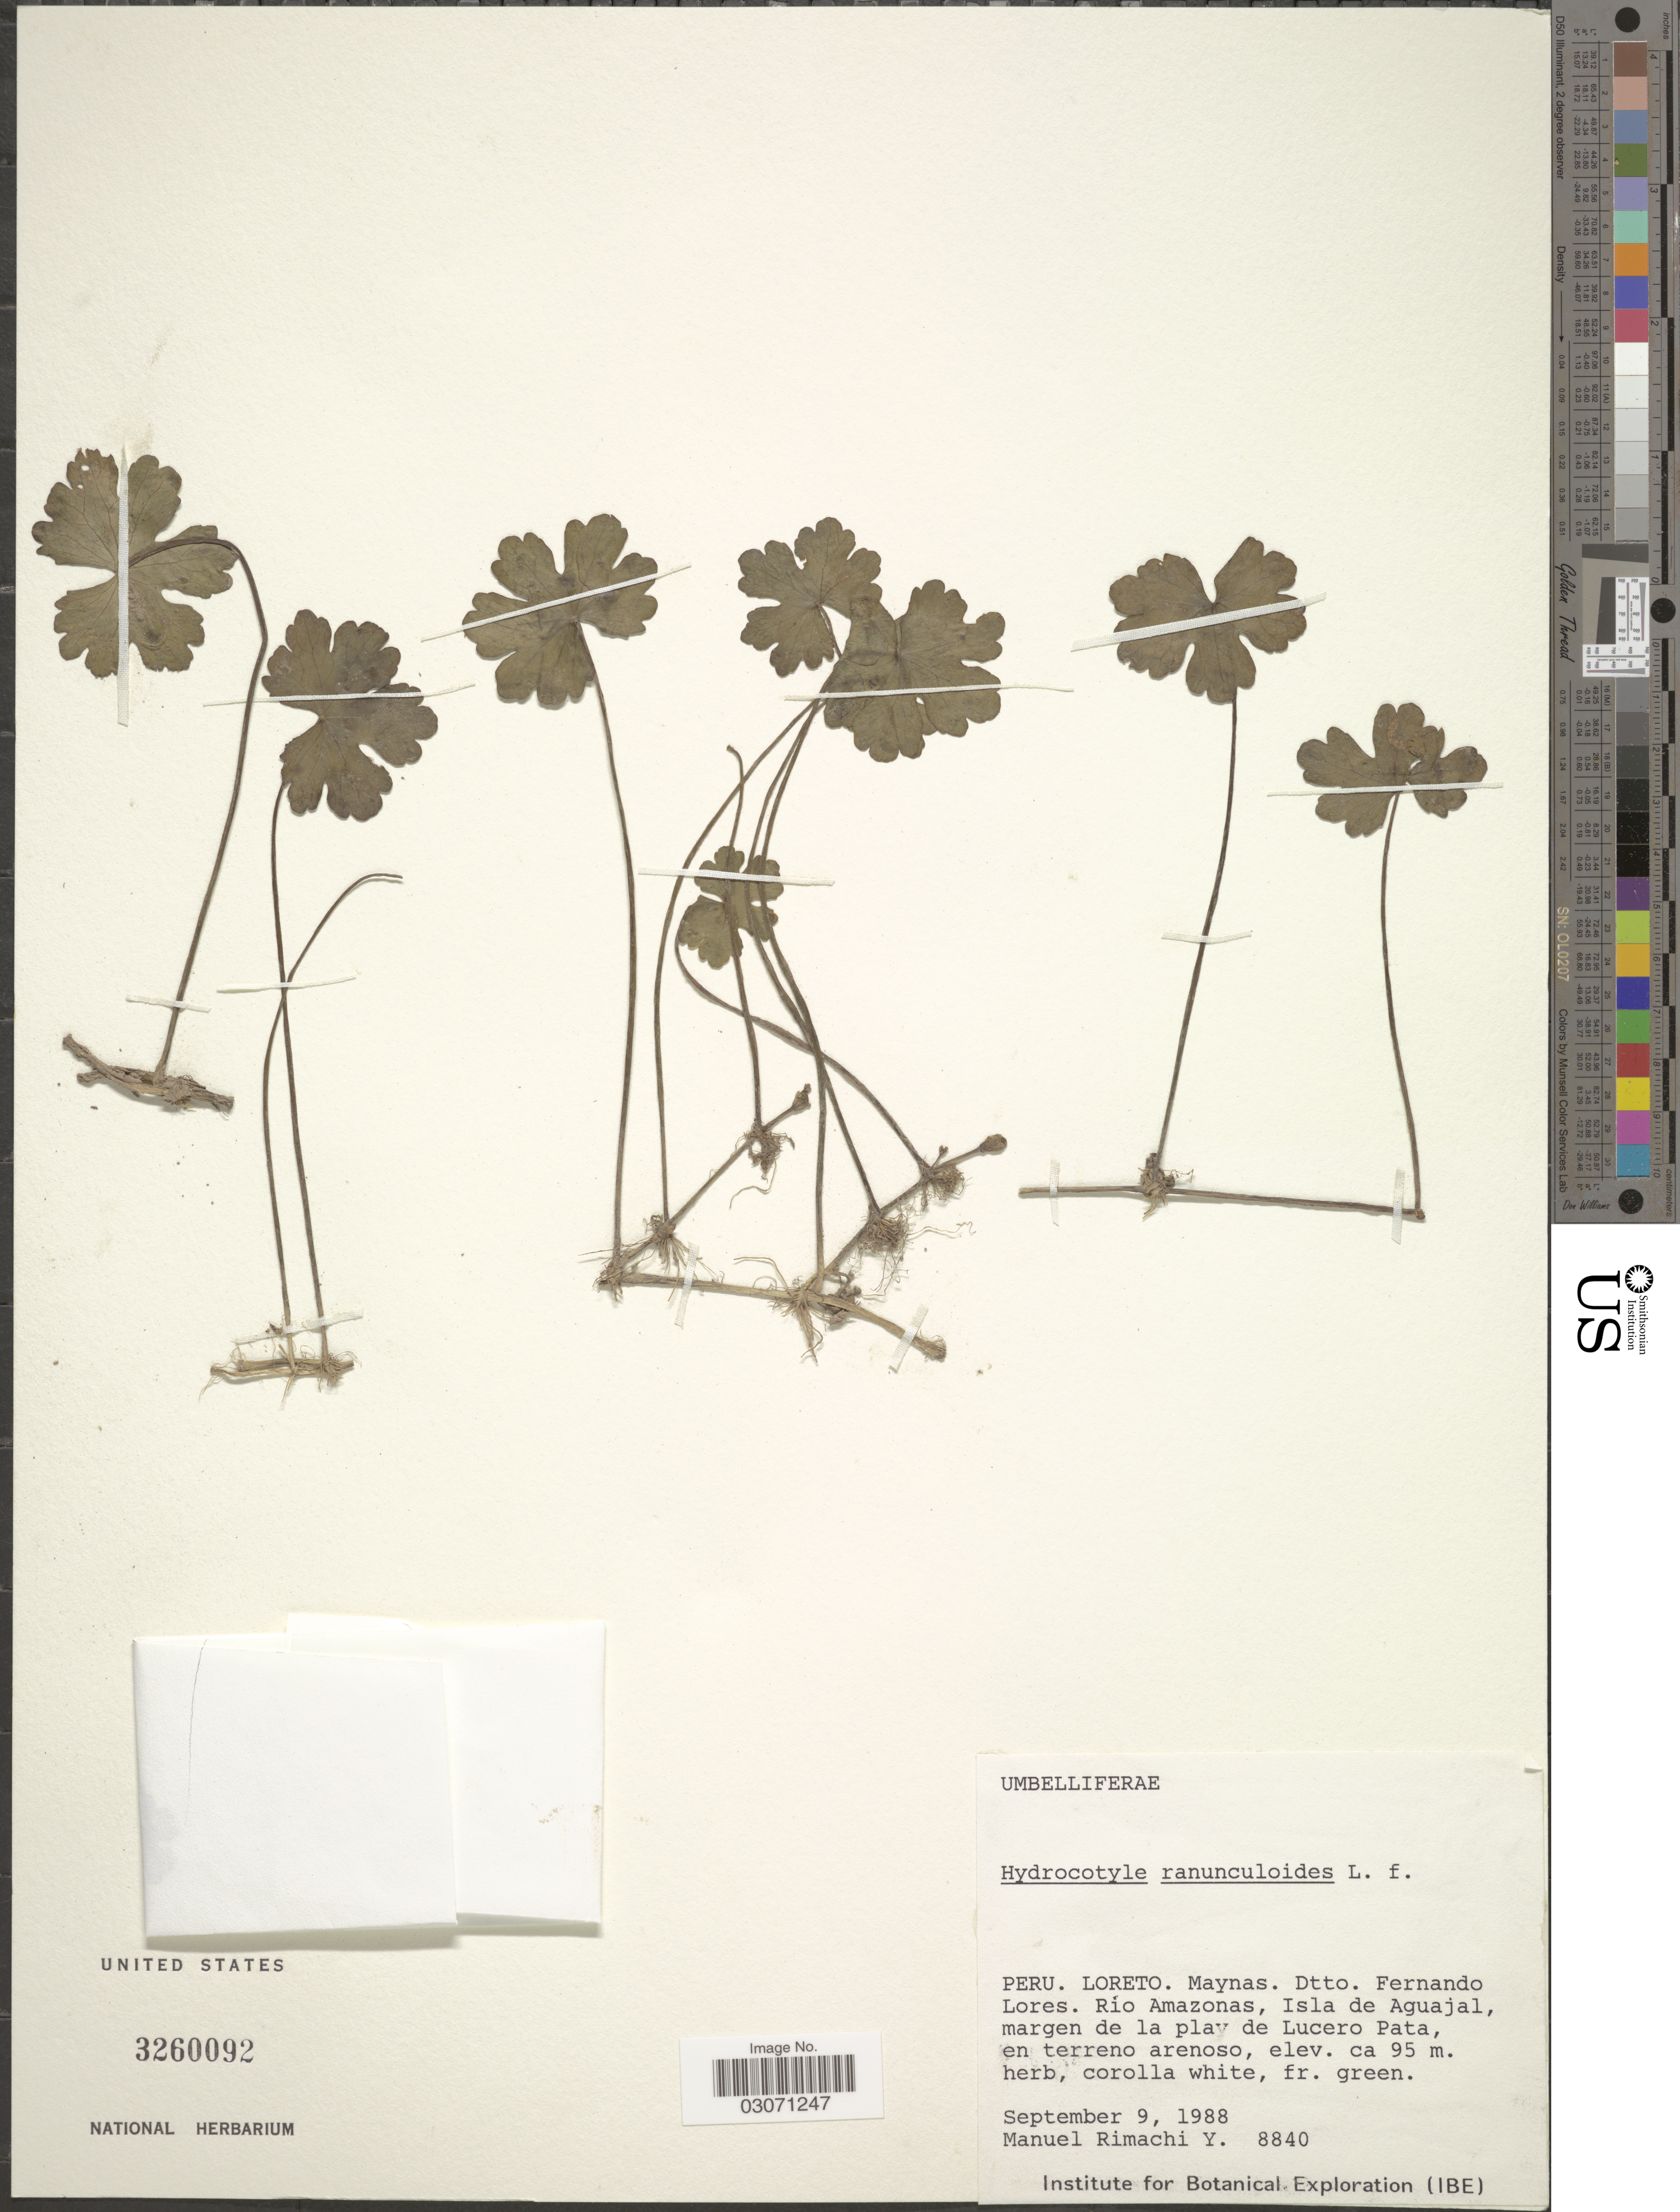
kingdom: Plantae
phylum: Tracheophyta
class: Magnoliopsida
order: Apiales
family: Araliaceae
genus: Hydrocotyle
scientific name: Hydrocotyle ranunculoides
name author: L. f.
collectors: M. Rimachi Y.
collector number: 8840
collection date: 1988-09-09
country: Peru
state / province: Loreto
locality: Maynas. Dtto. Fernando Lores. Río Amazonas, Isla de Aguajal, margen de la play de Lucero Pata, en terreno arenoso.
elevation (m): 95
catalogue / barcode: US 3260092